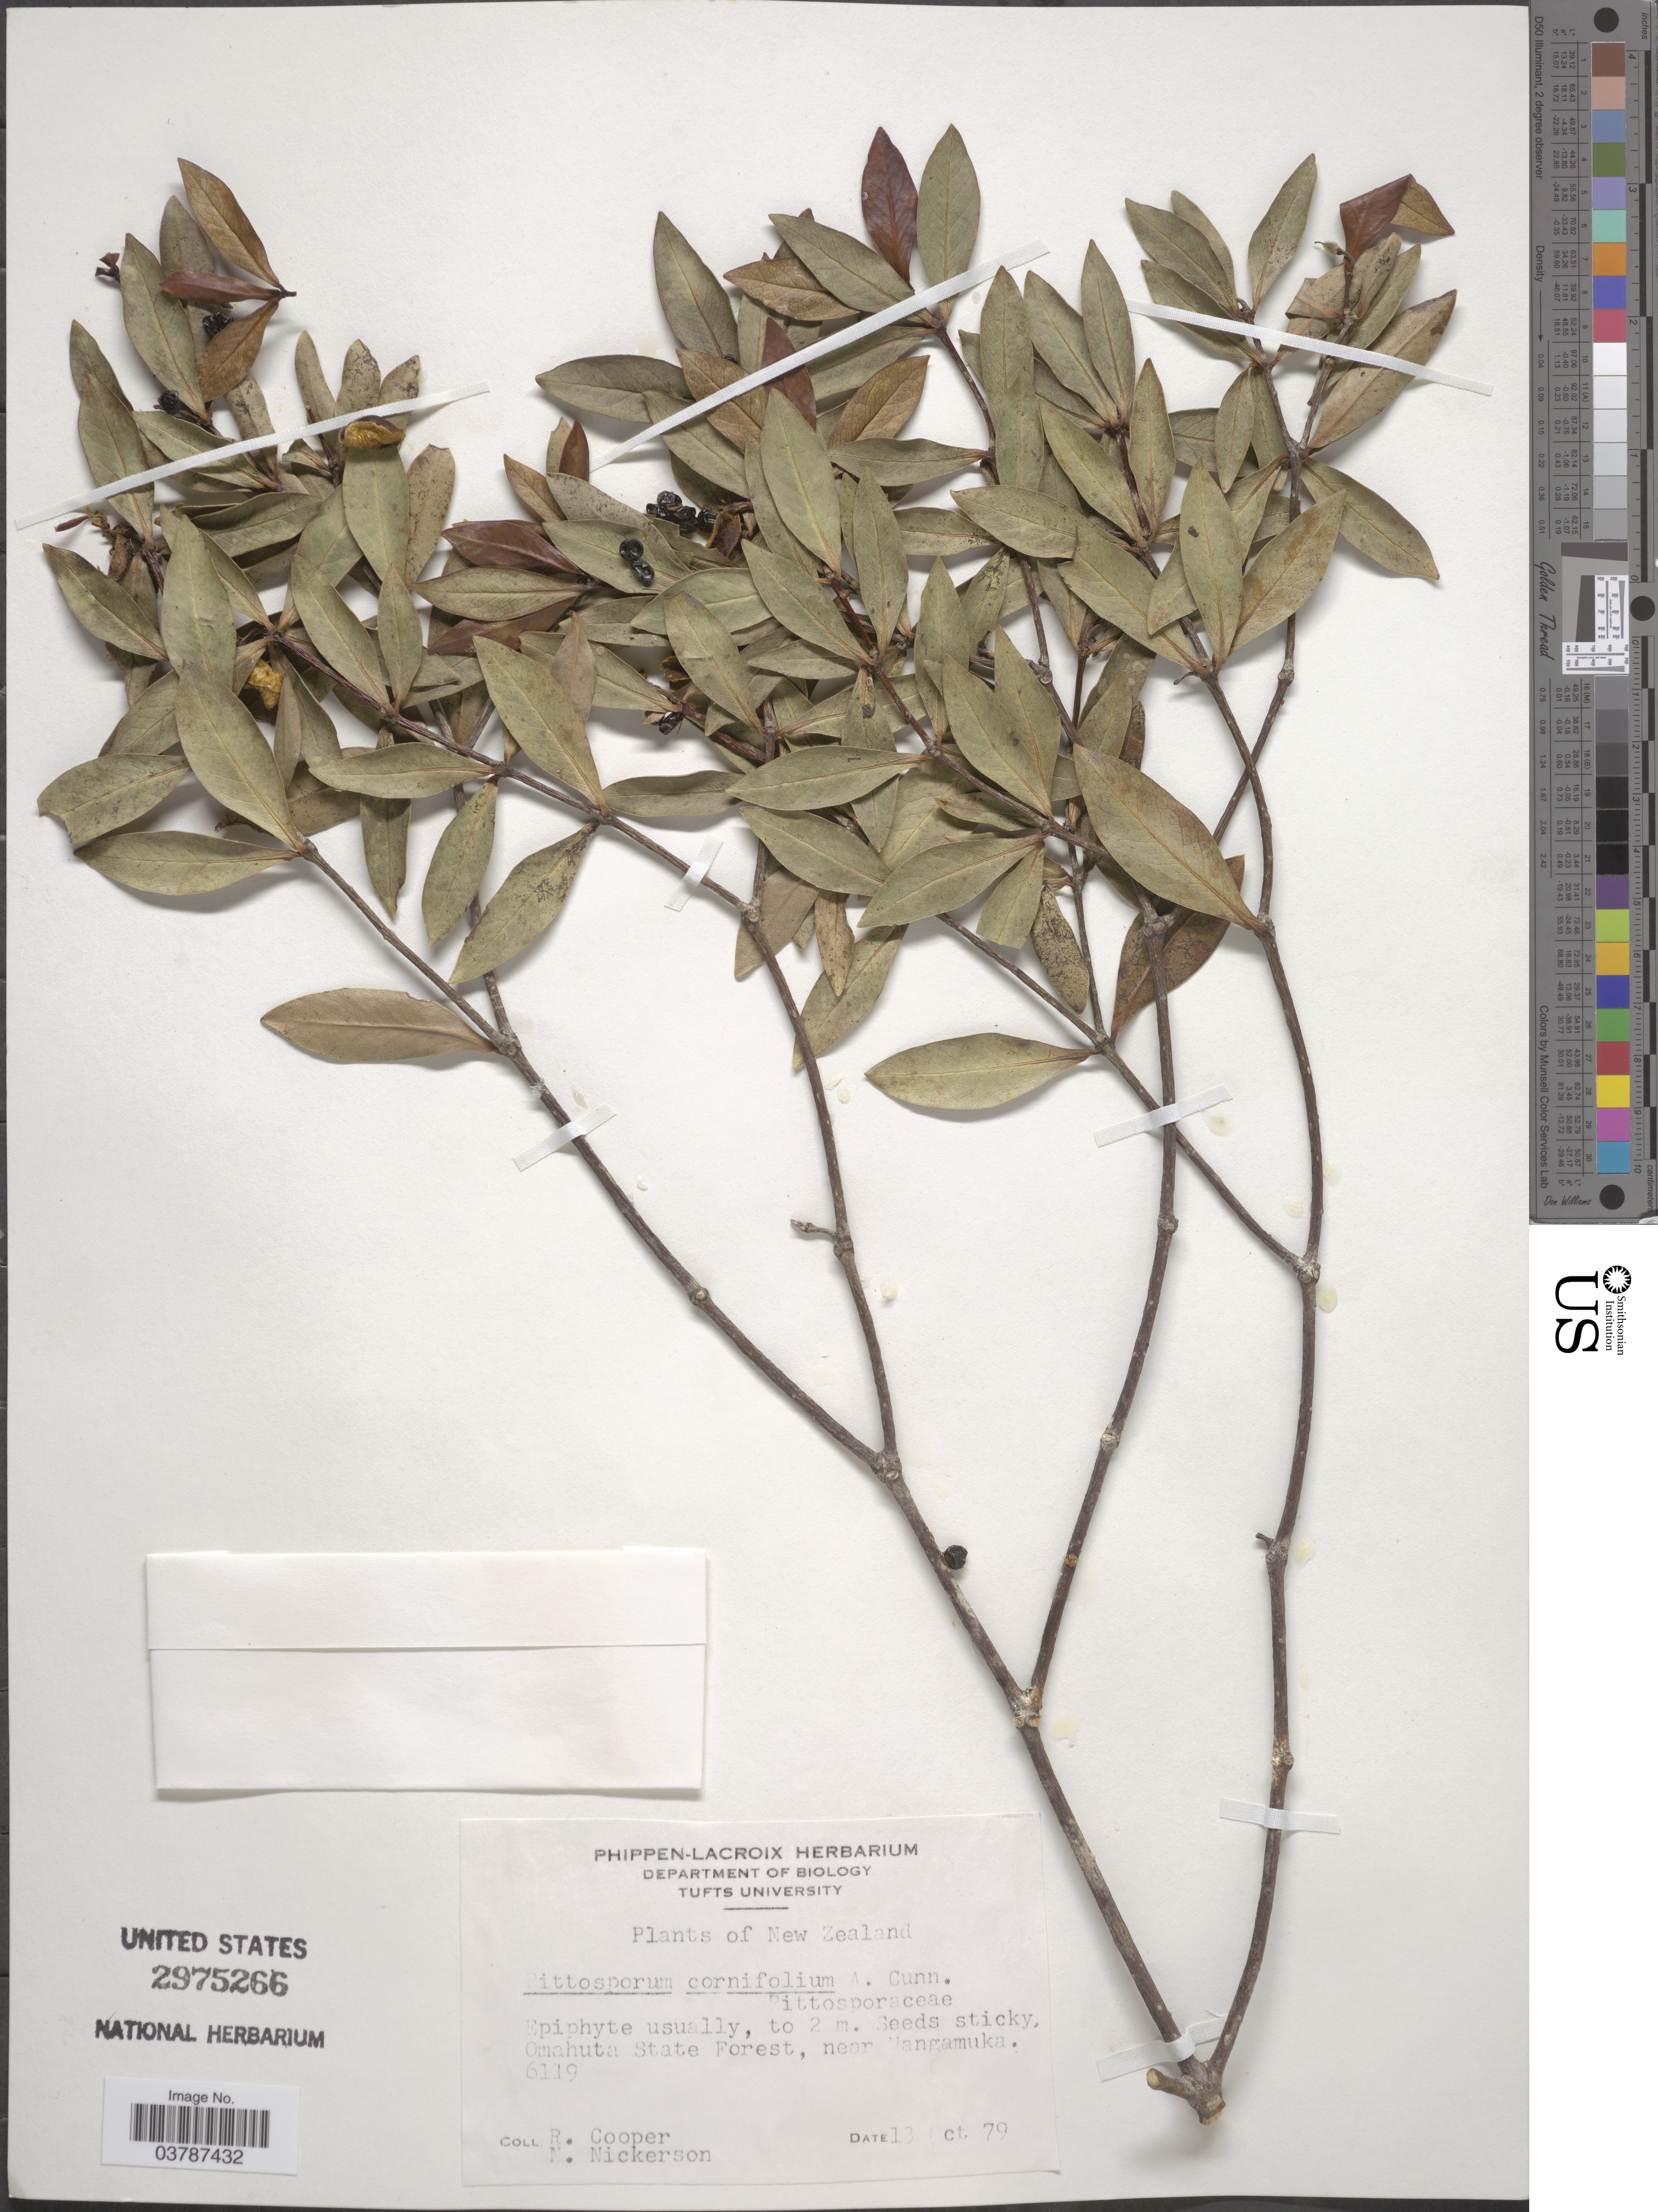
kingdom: Plantae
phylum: Tracheophyta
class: Magnoliopsida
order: Apiales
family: Pittosporaceae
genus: Pittosporum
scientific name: Pittosporum cornifolium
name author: A. Cunn.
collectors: R. Cooper & N. Nickerson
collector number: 6119*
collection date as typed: Transcribed d/m/y: 13/10/79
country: New Zealand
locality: Omahuta State Forest, near Mangamuka.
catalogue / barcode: US 2975266